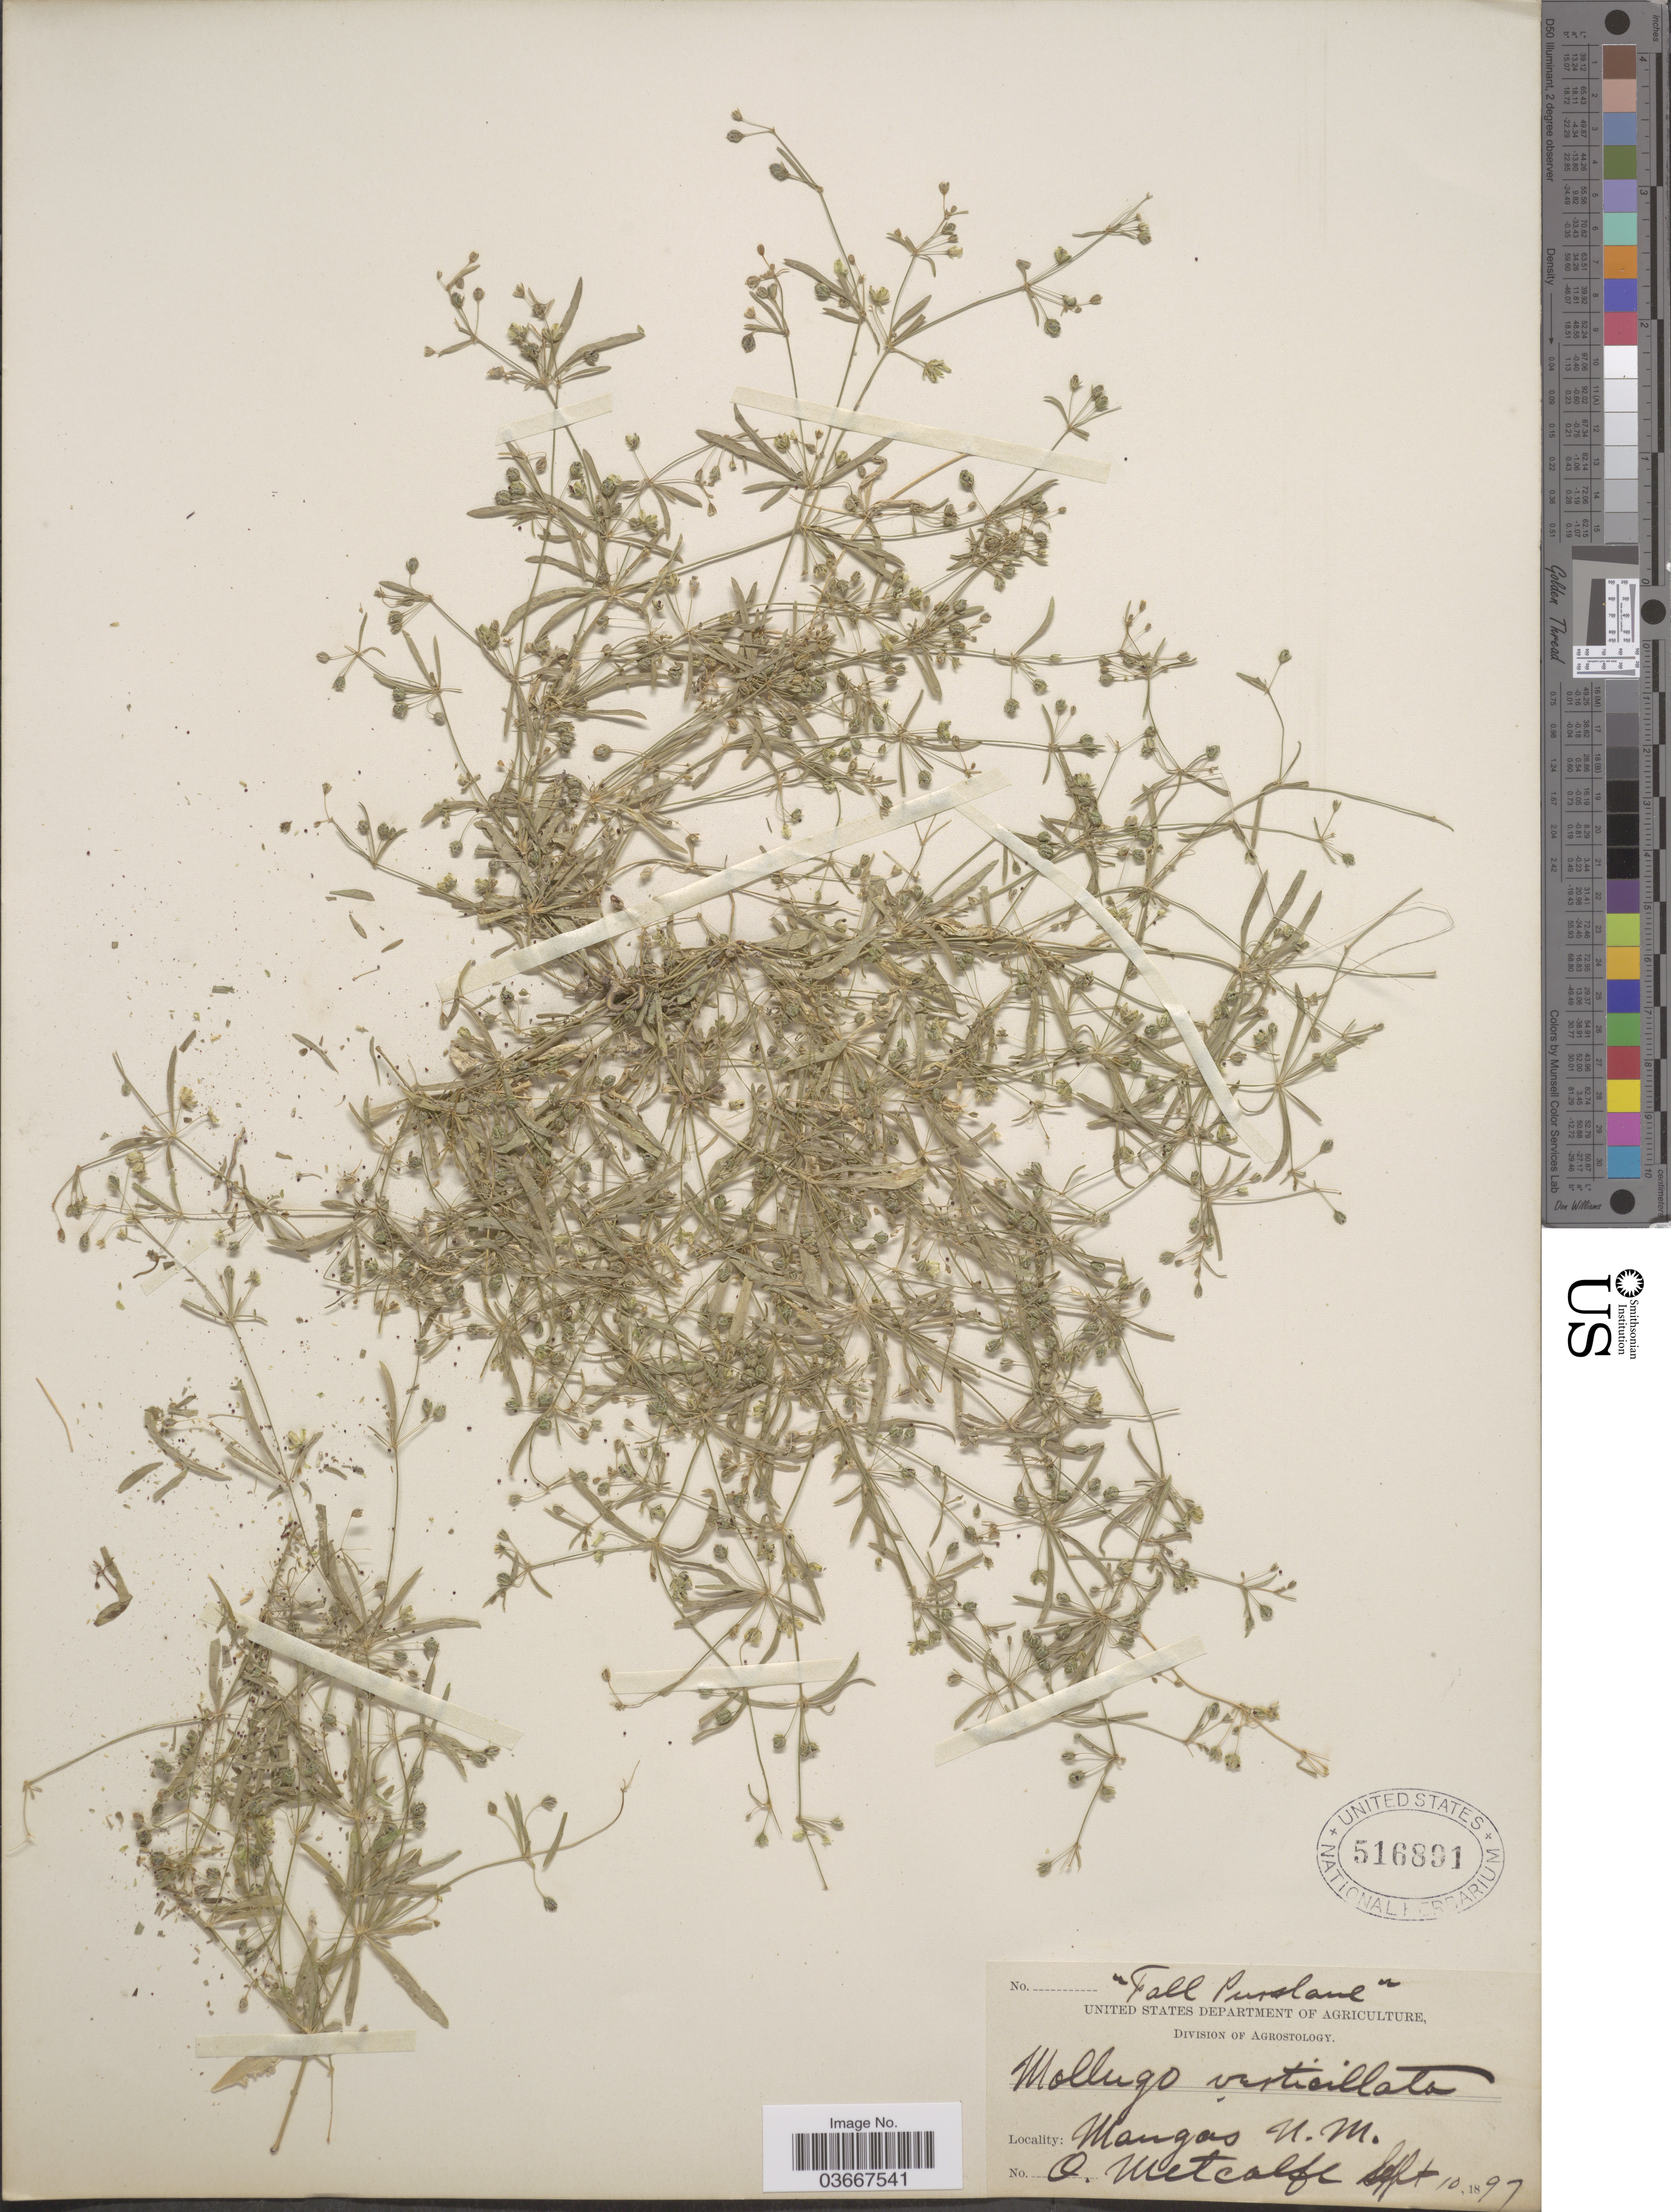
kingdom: Plantae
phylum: Tracheophyta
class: Magnoliopsida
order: Caryophyllales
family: Molluginaceae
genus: Mollugo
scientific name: Mollugo verticillata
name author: L.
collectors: O. Metcalfe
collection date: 1897-09-10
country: United States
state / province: New Mexico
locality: Mangas.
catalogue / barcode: US 516891